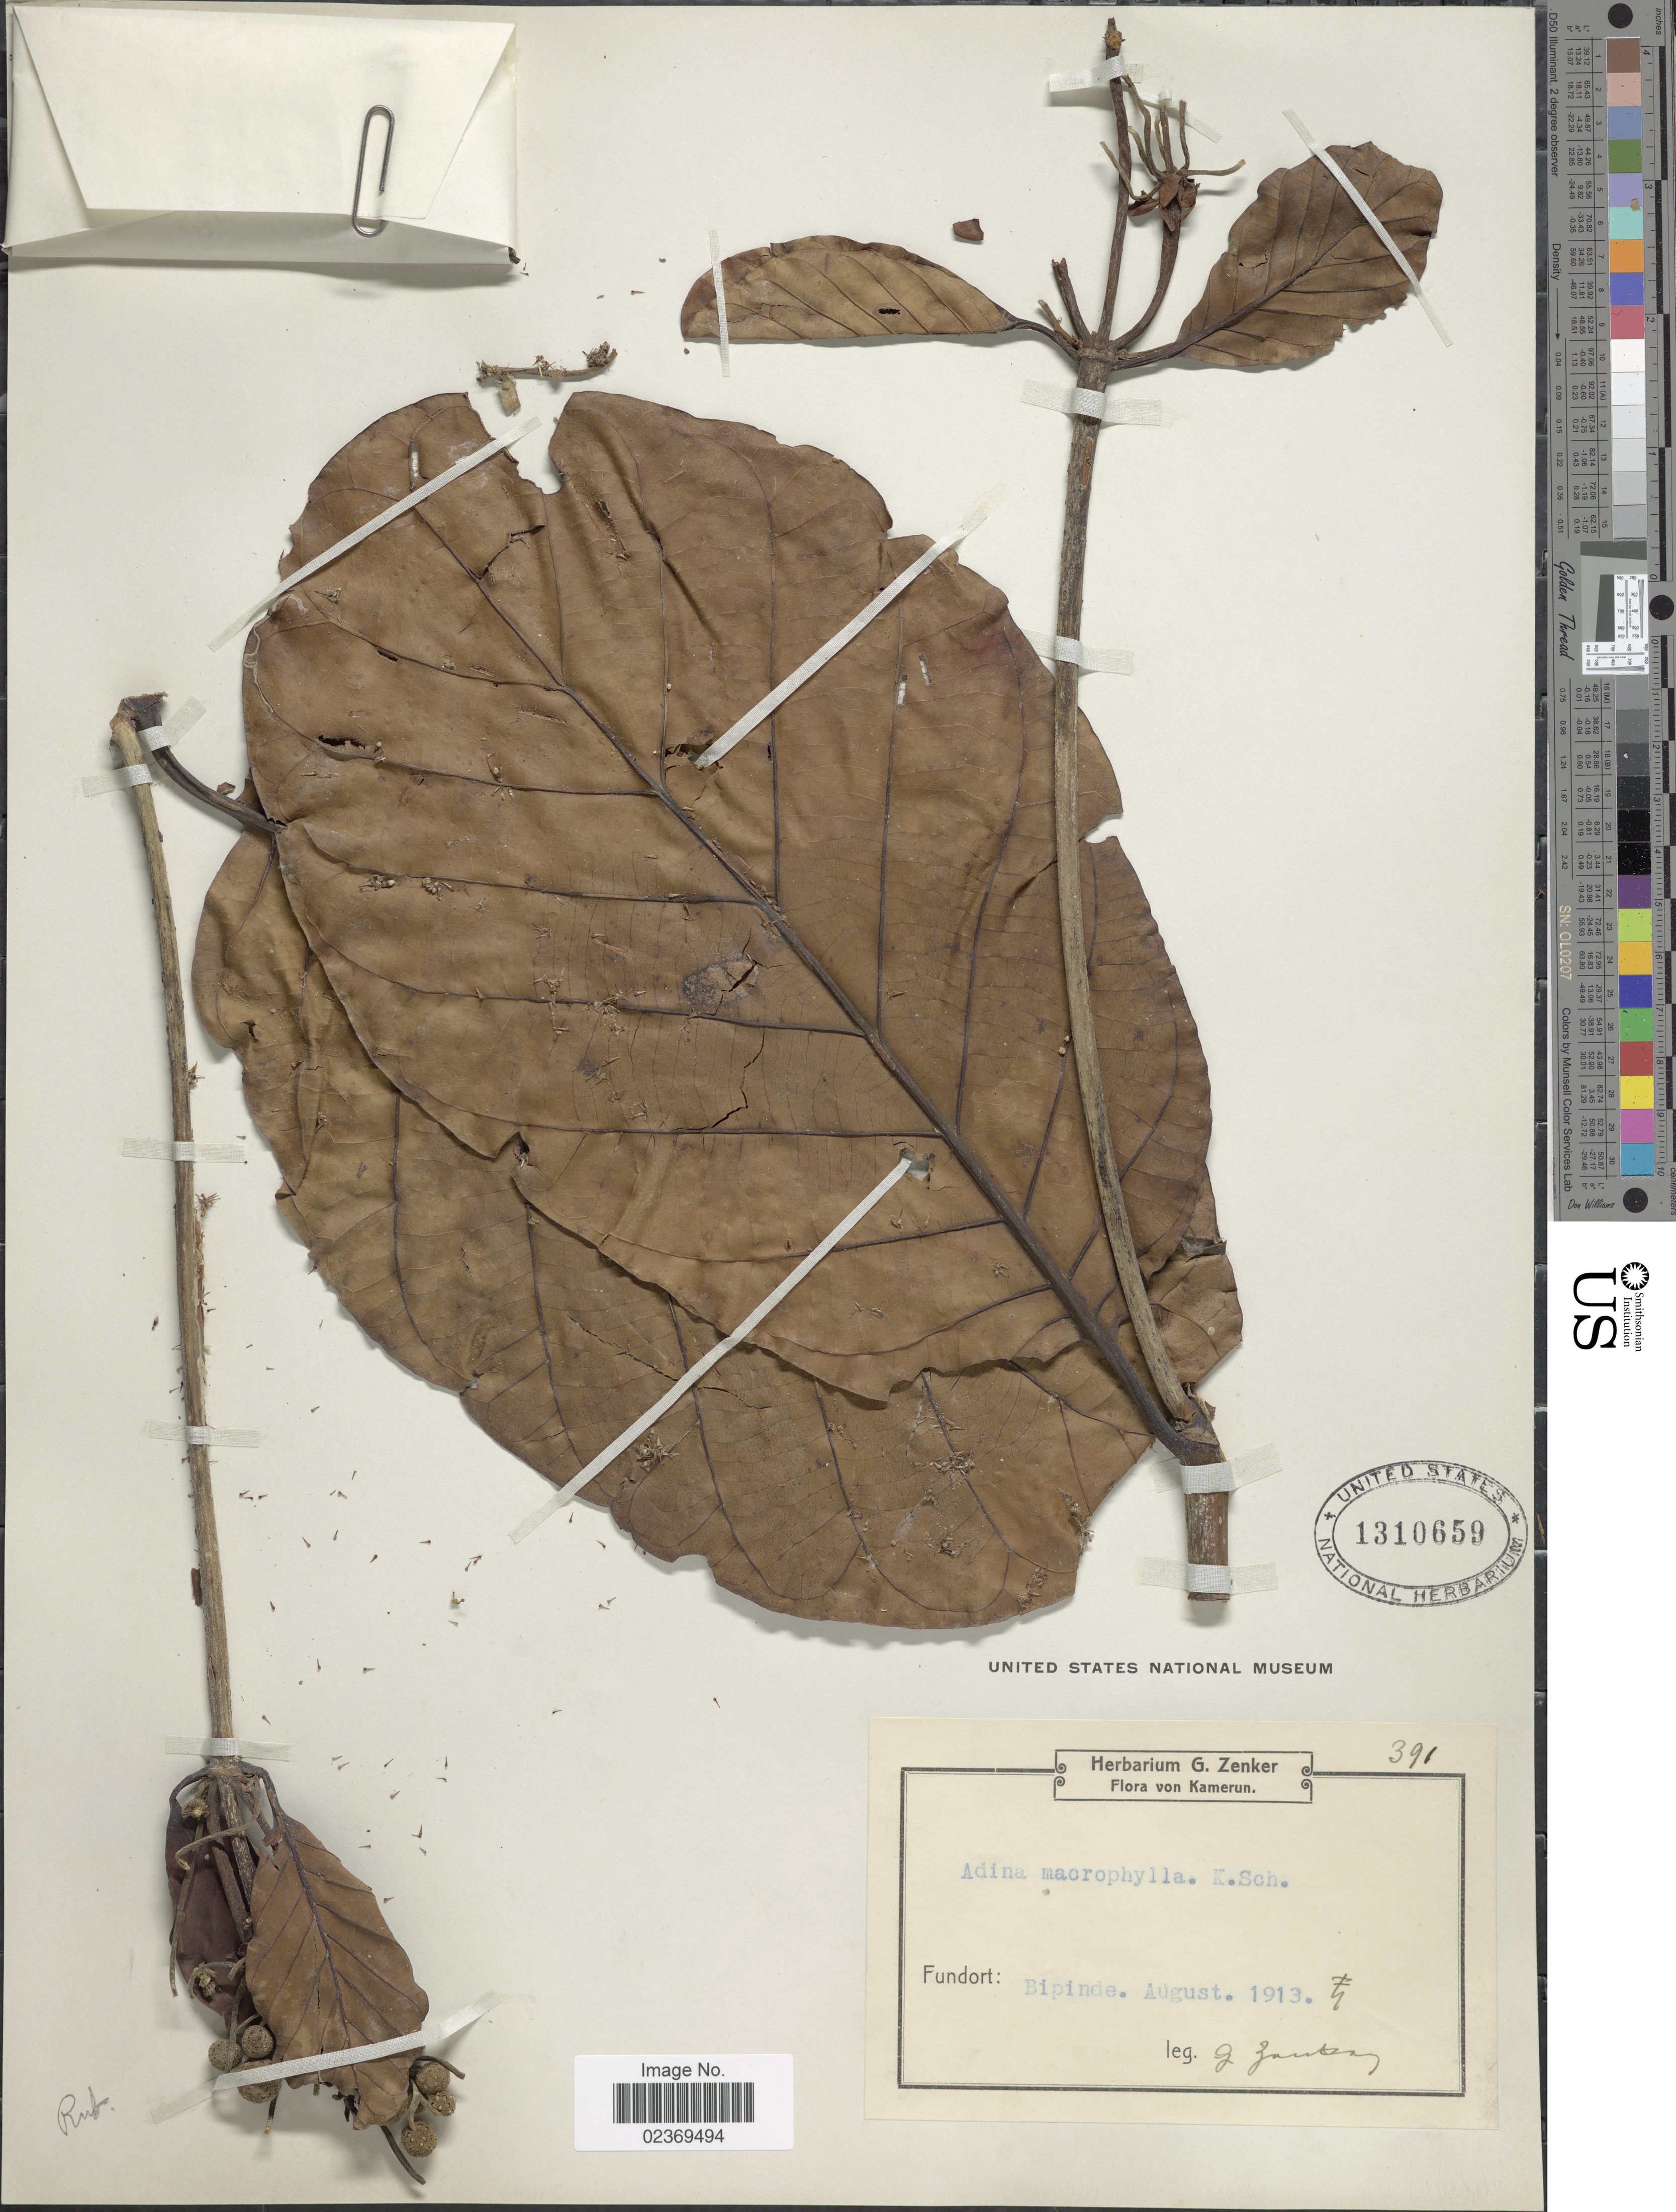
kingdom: Plantae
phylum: Tracheophyta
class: Magnoliopsida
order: Gentianales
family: Rubiaceae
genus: Adina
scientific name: Adina macrophylla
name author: K. Schum.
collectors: G. A. Zenker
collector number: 391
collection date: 1913-08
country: Cameroon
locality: Kamerun, Bipinde.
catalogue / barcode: US 1310659